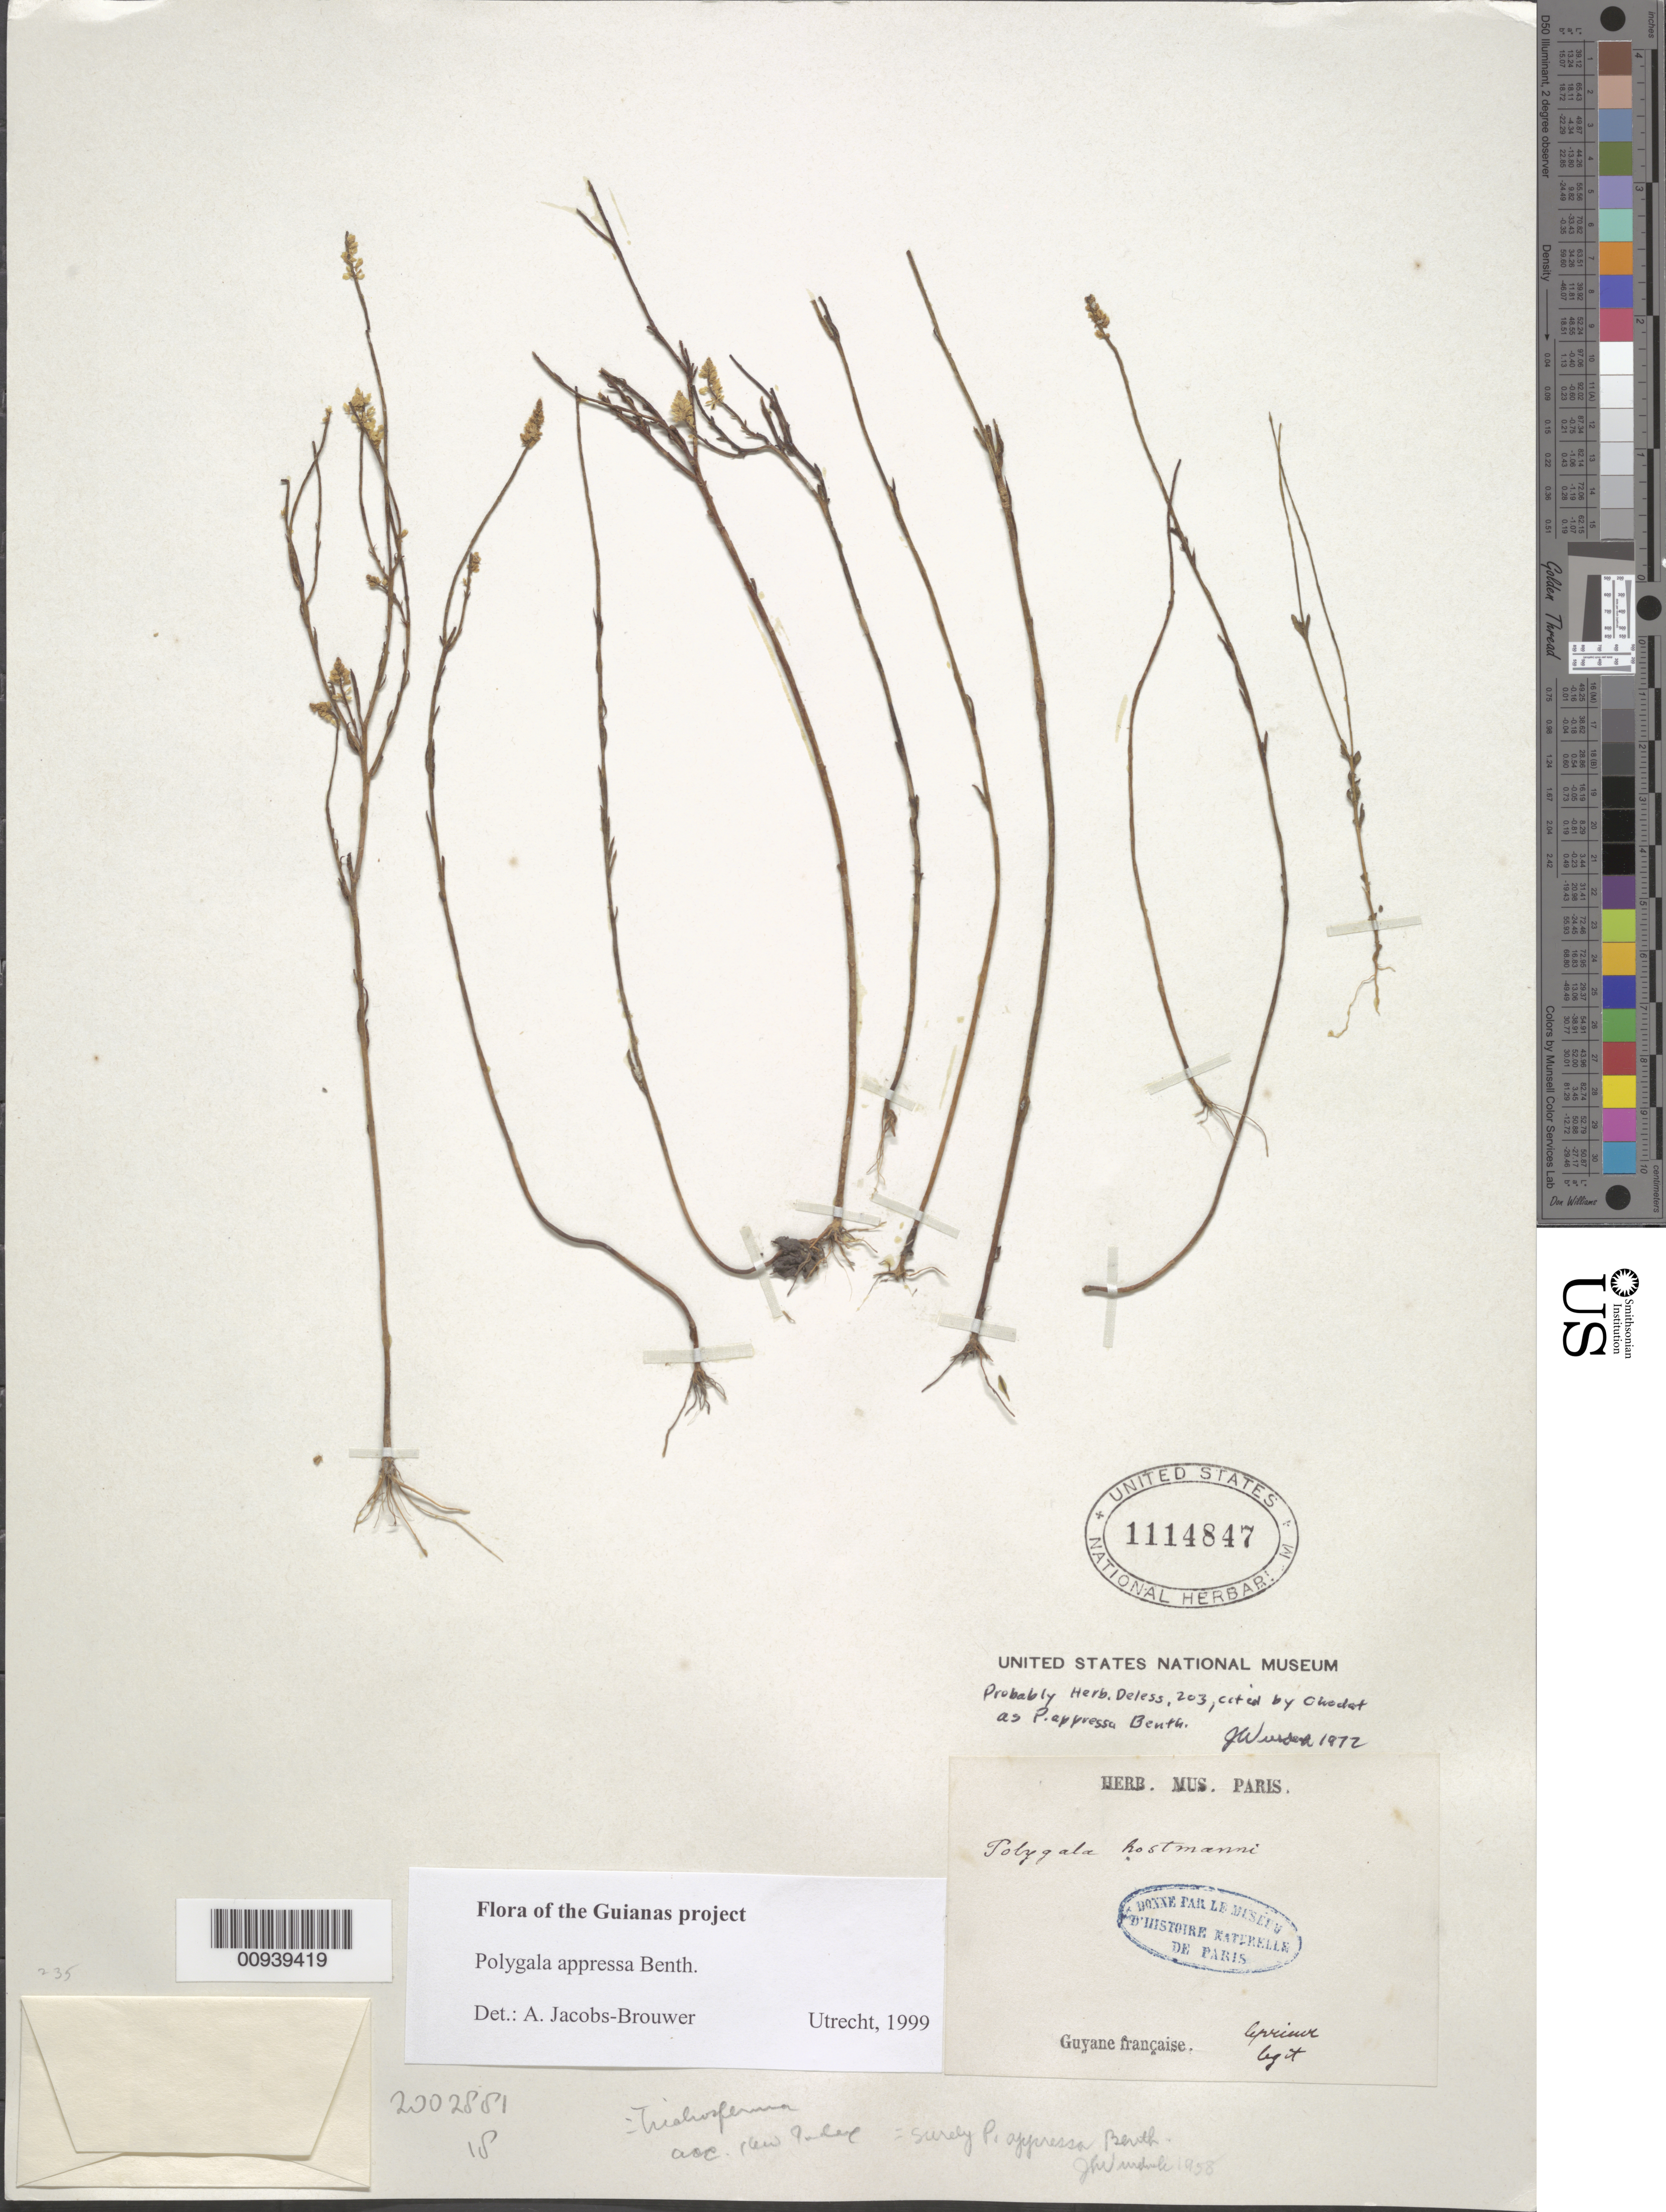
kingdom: Plantae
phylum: Tracheophyta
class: Magnoliopsida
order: Fabales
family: Polygalaceae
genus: Polygala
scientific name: Polygala appressa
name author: Benth.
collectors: F. M. R. Leprieur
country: French Guiana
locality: Guyane française.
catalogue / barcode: US 1114847